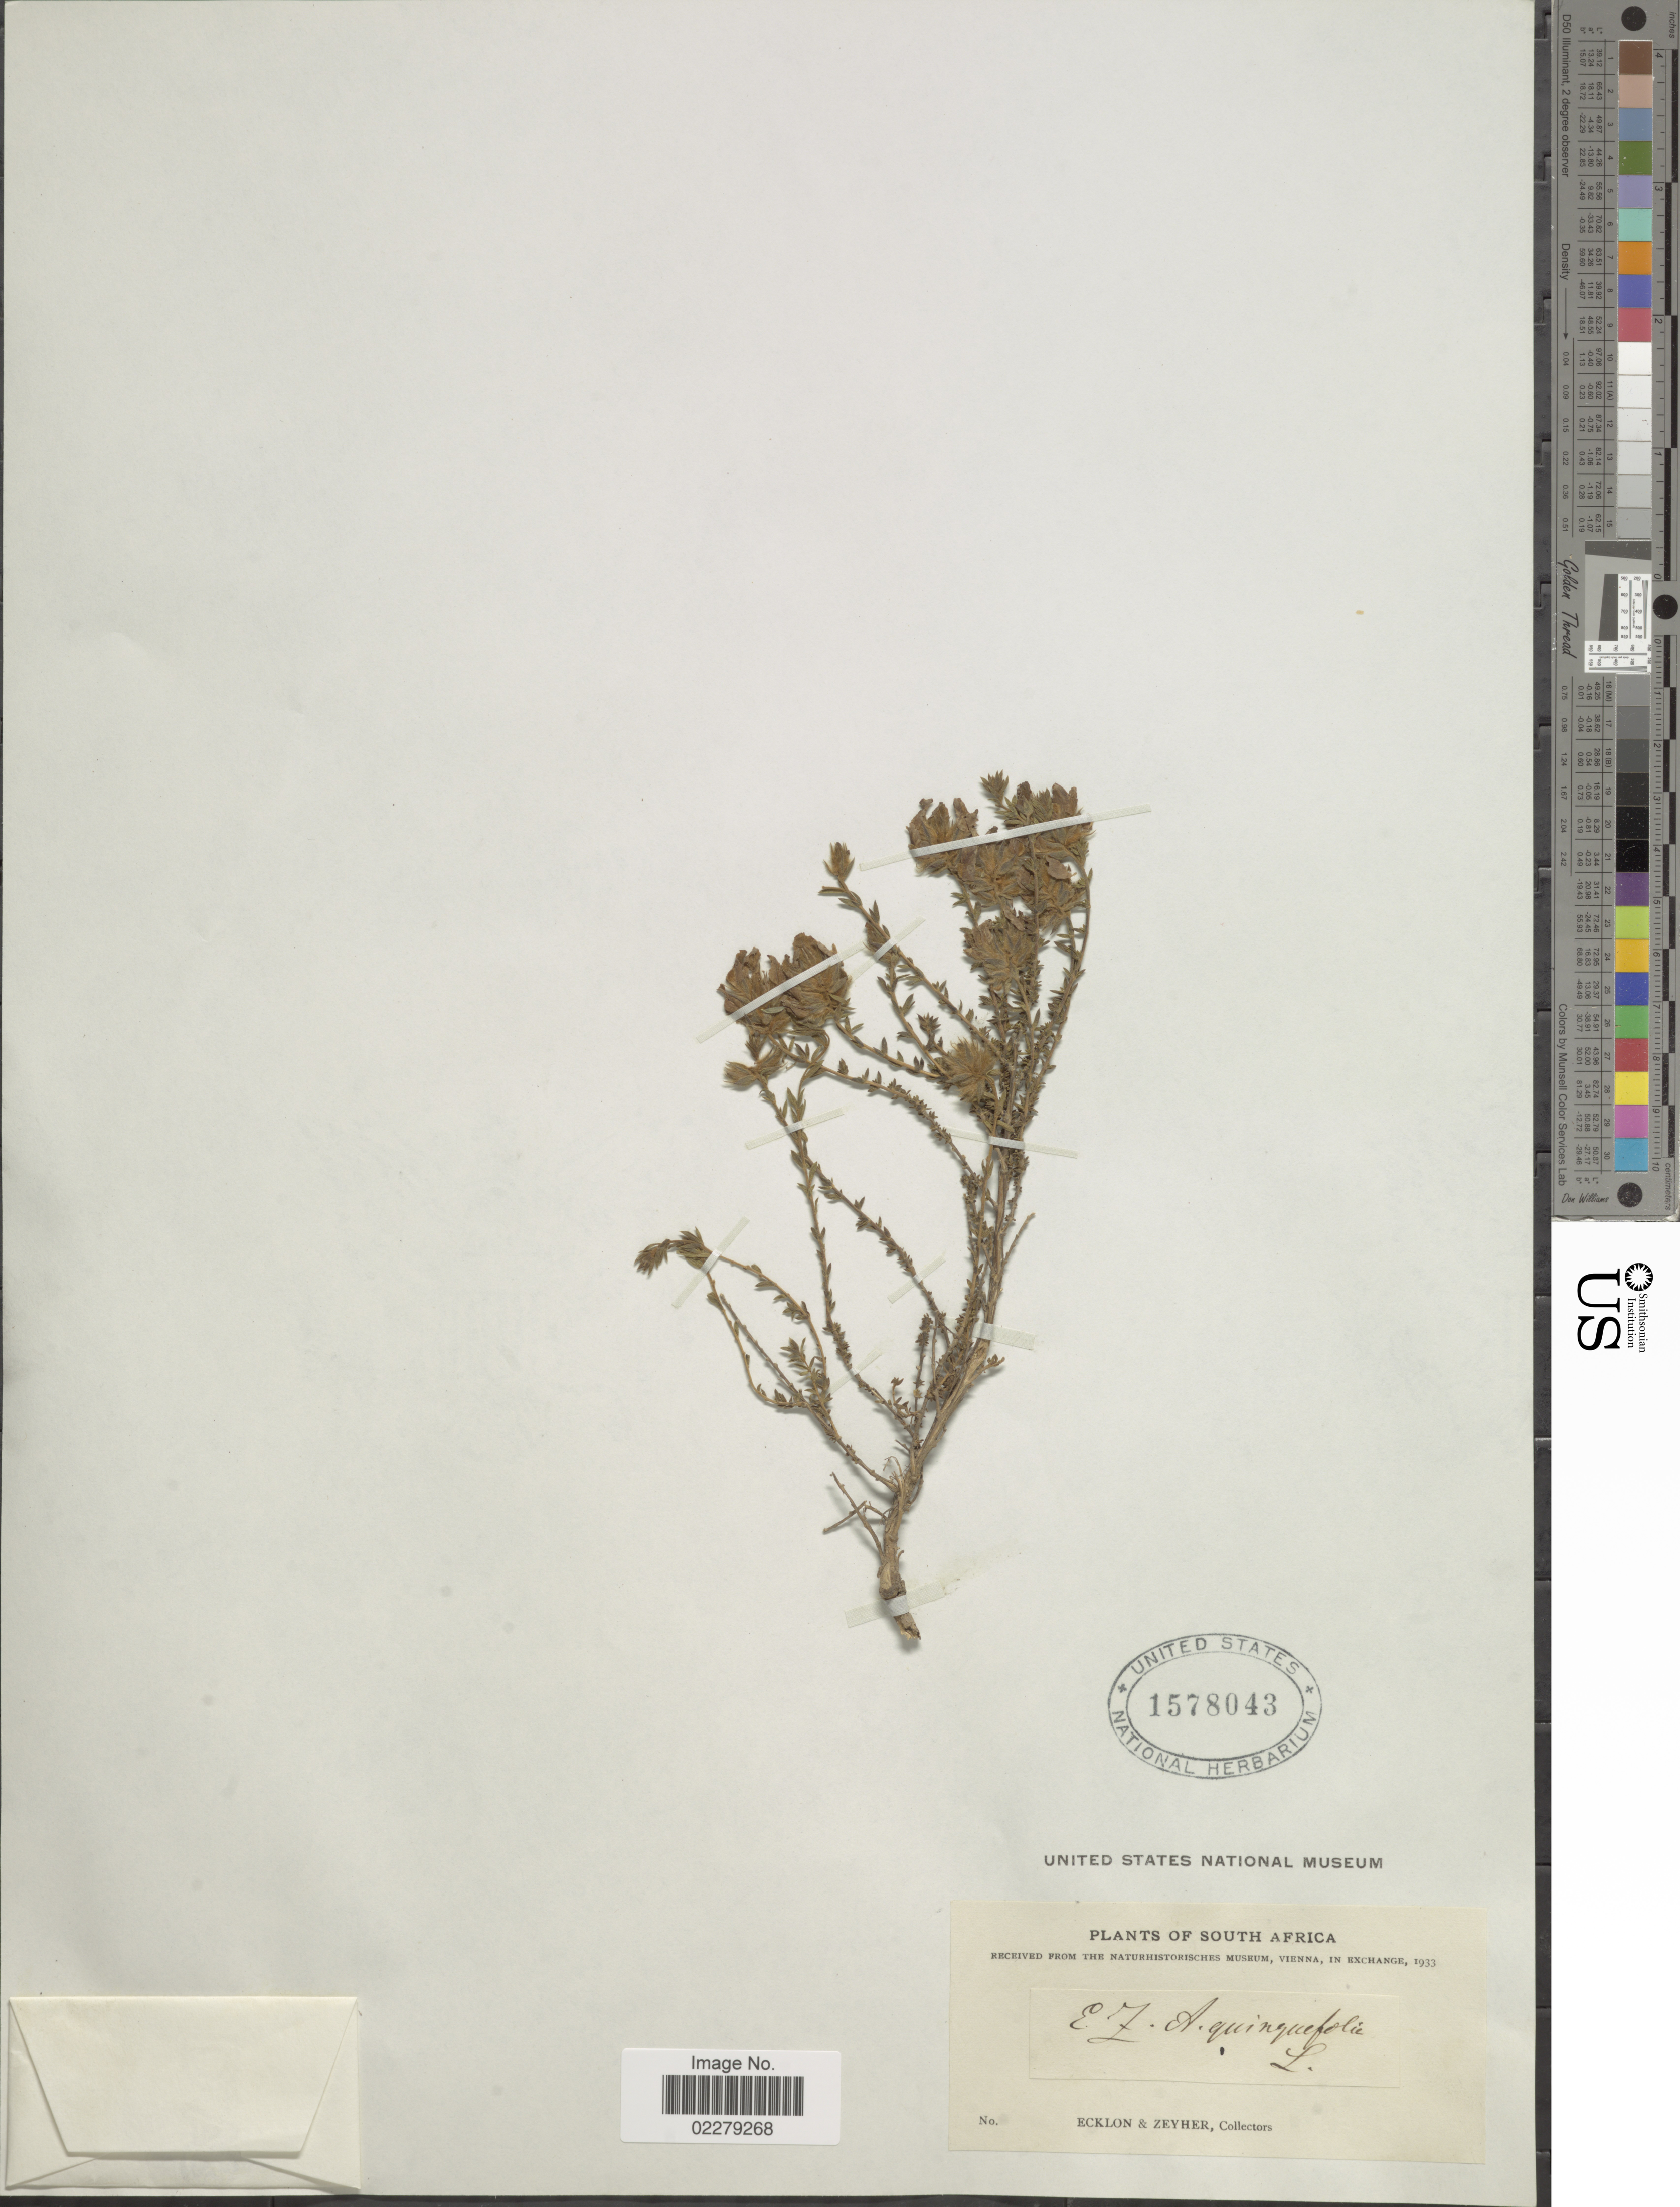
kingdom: Plantae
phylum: Tracheophyta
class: Magnoliopsida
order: Fabales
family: Fabaceae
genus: Aspalathus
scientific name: Aspalathus quinquefolia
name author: L.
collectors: -. Ecklon & -. Zeyher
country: South Africa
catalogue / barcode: US 1578043